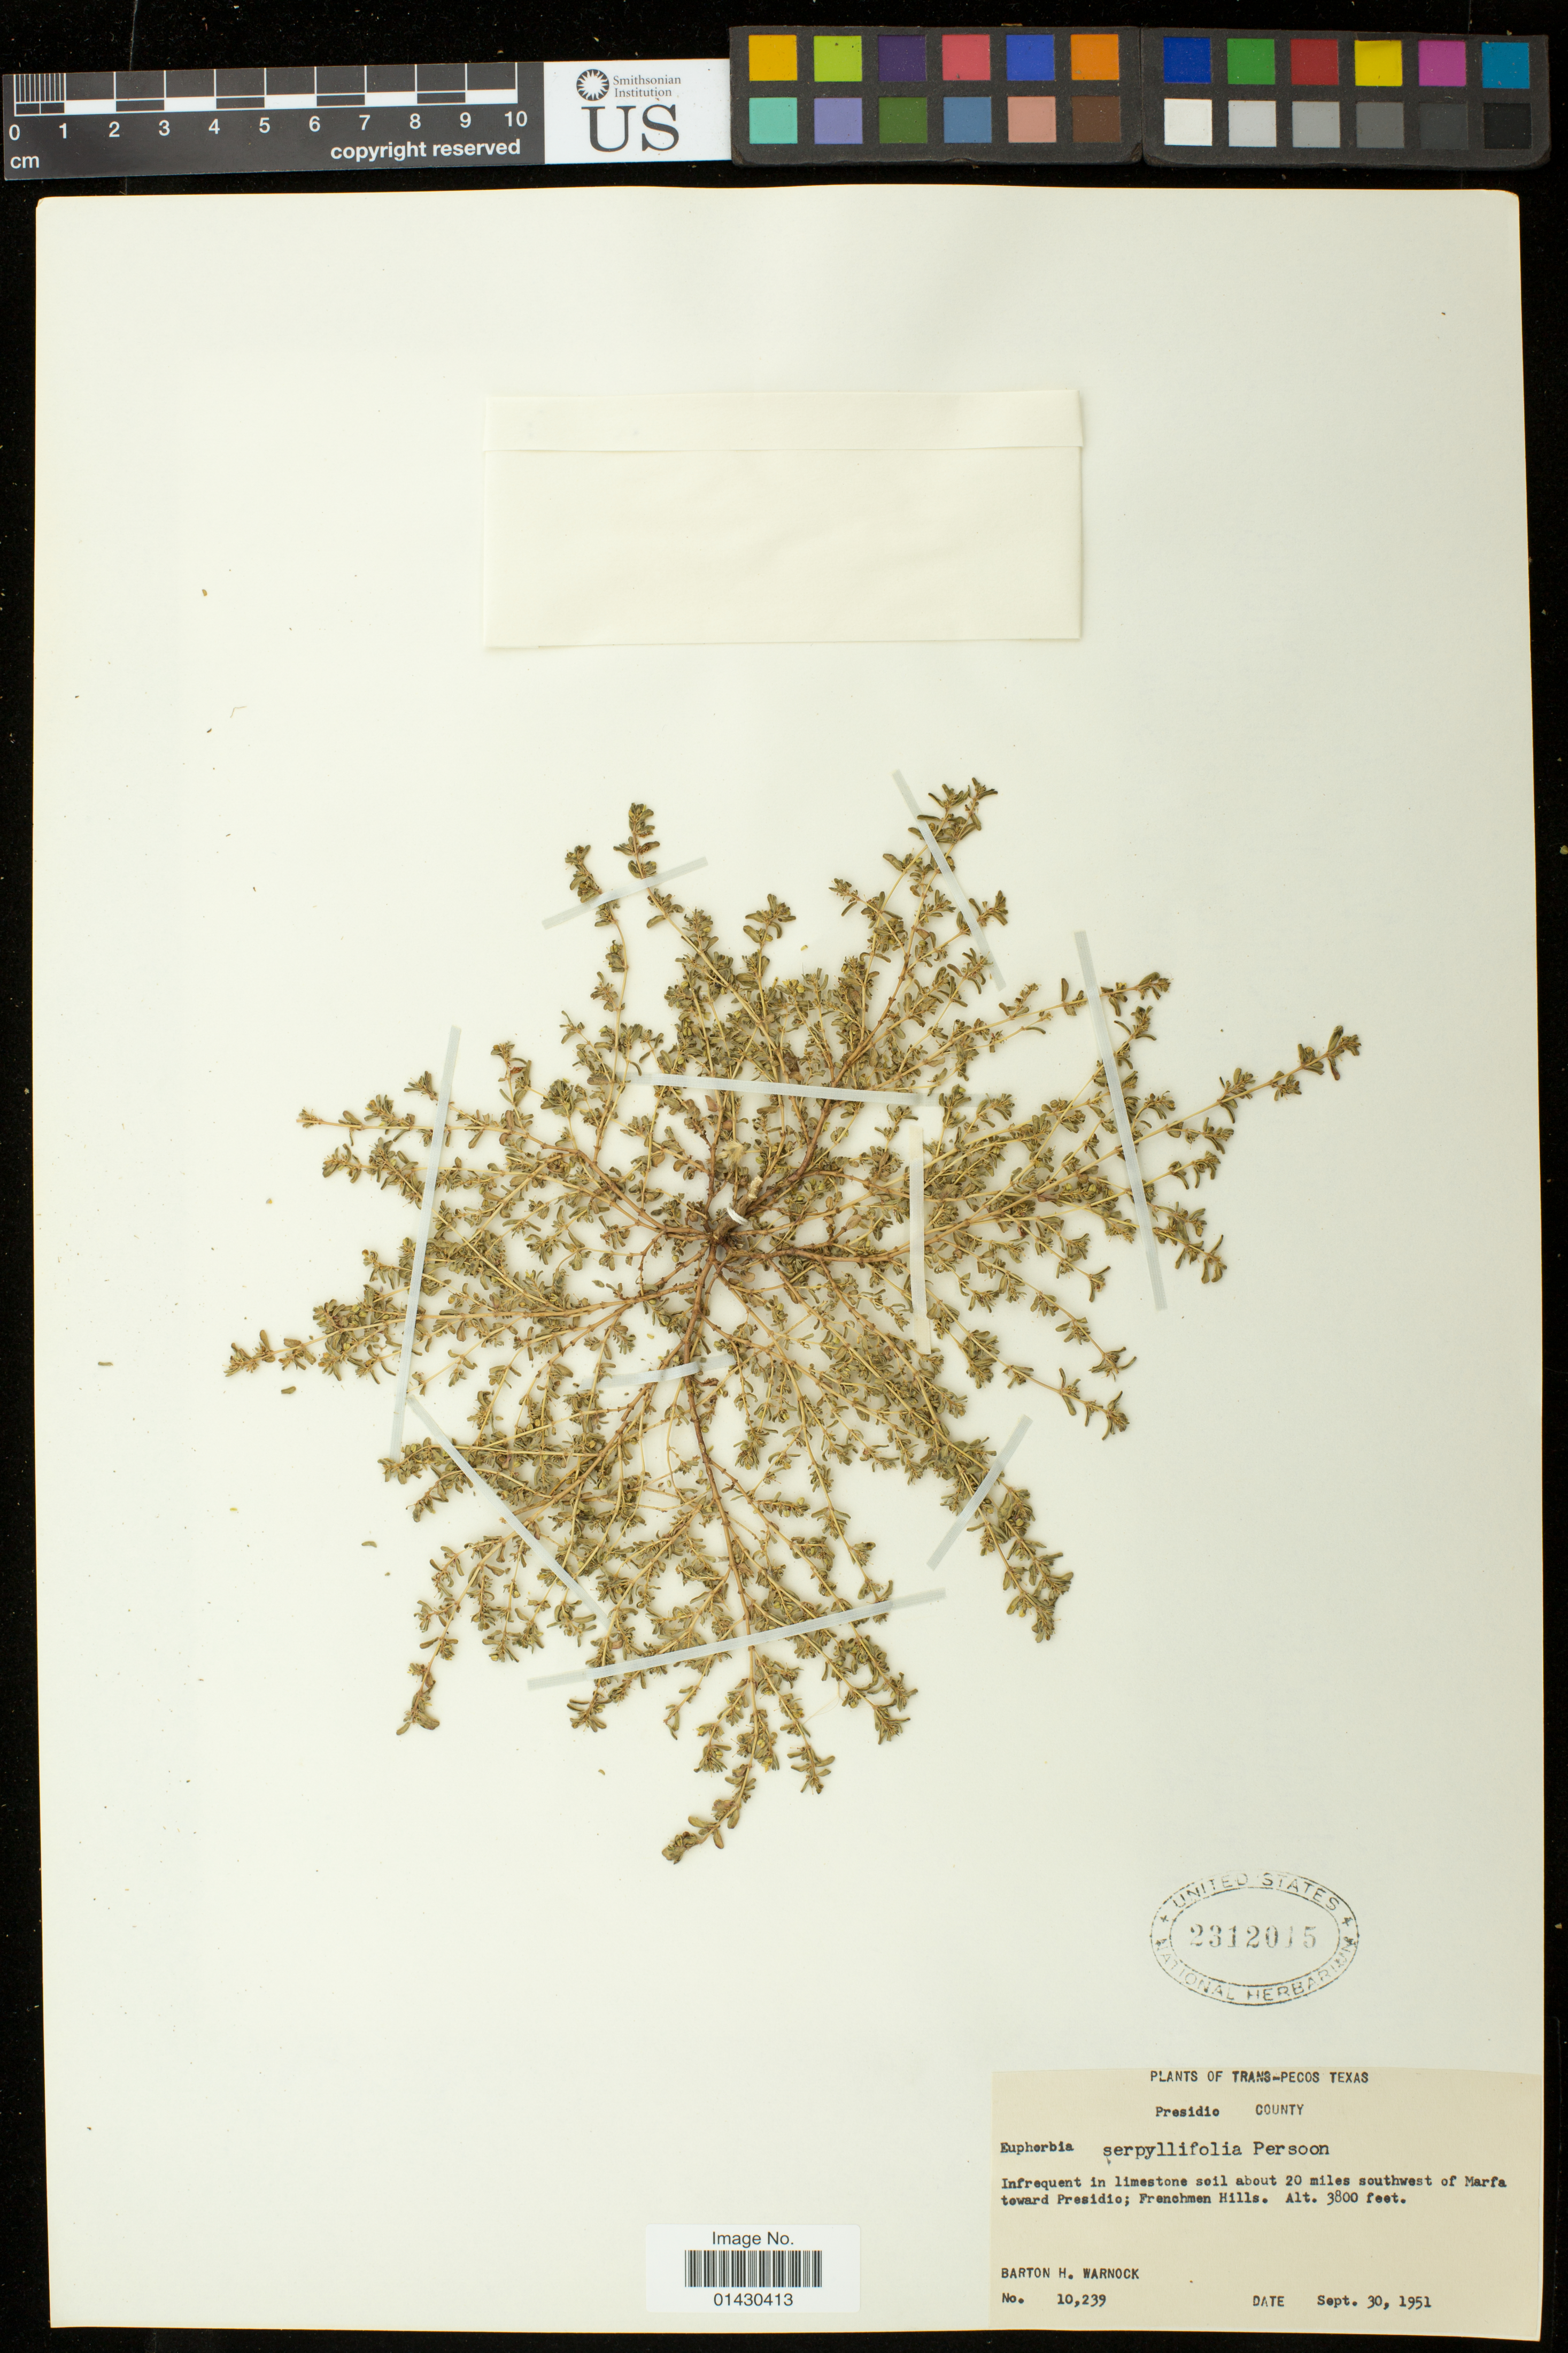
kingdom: Plantae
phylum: Tracheophyta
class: Magnoliopsida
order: Malpighiales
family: Euphorbiaceae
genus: Euphorbia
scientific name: Euphorbia serpillifolia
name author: Pers.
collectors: B. H. Warnock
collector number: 10239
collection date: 1951-09-30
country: United States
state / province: Texas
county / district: Presidio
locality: About 20 miles southwest of Marfa toward Presidio; Frenchmen Hills.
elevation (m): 1158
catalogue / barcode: US 2312015